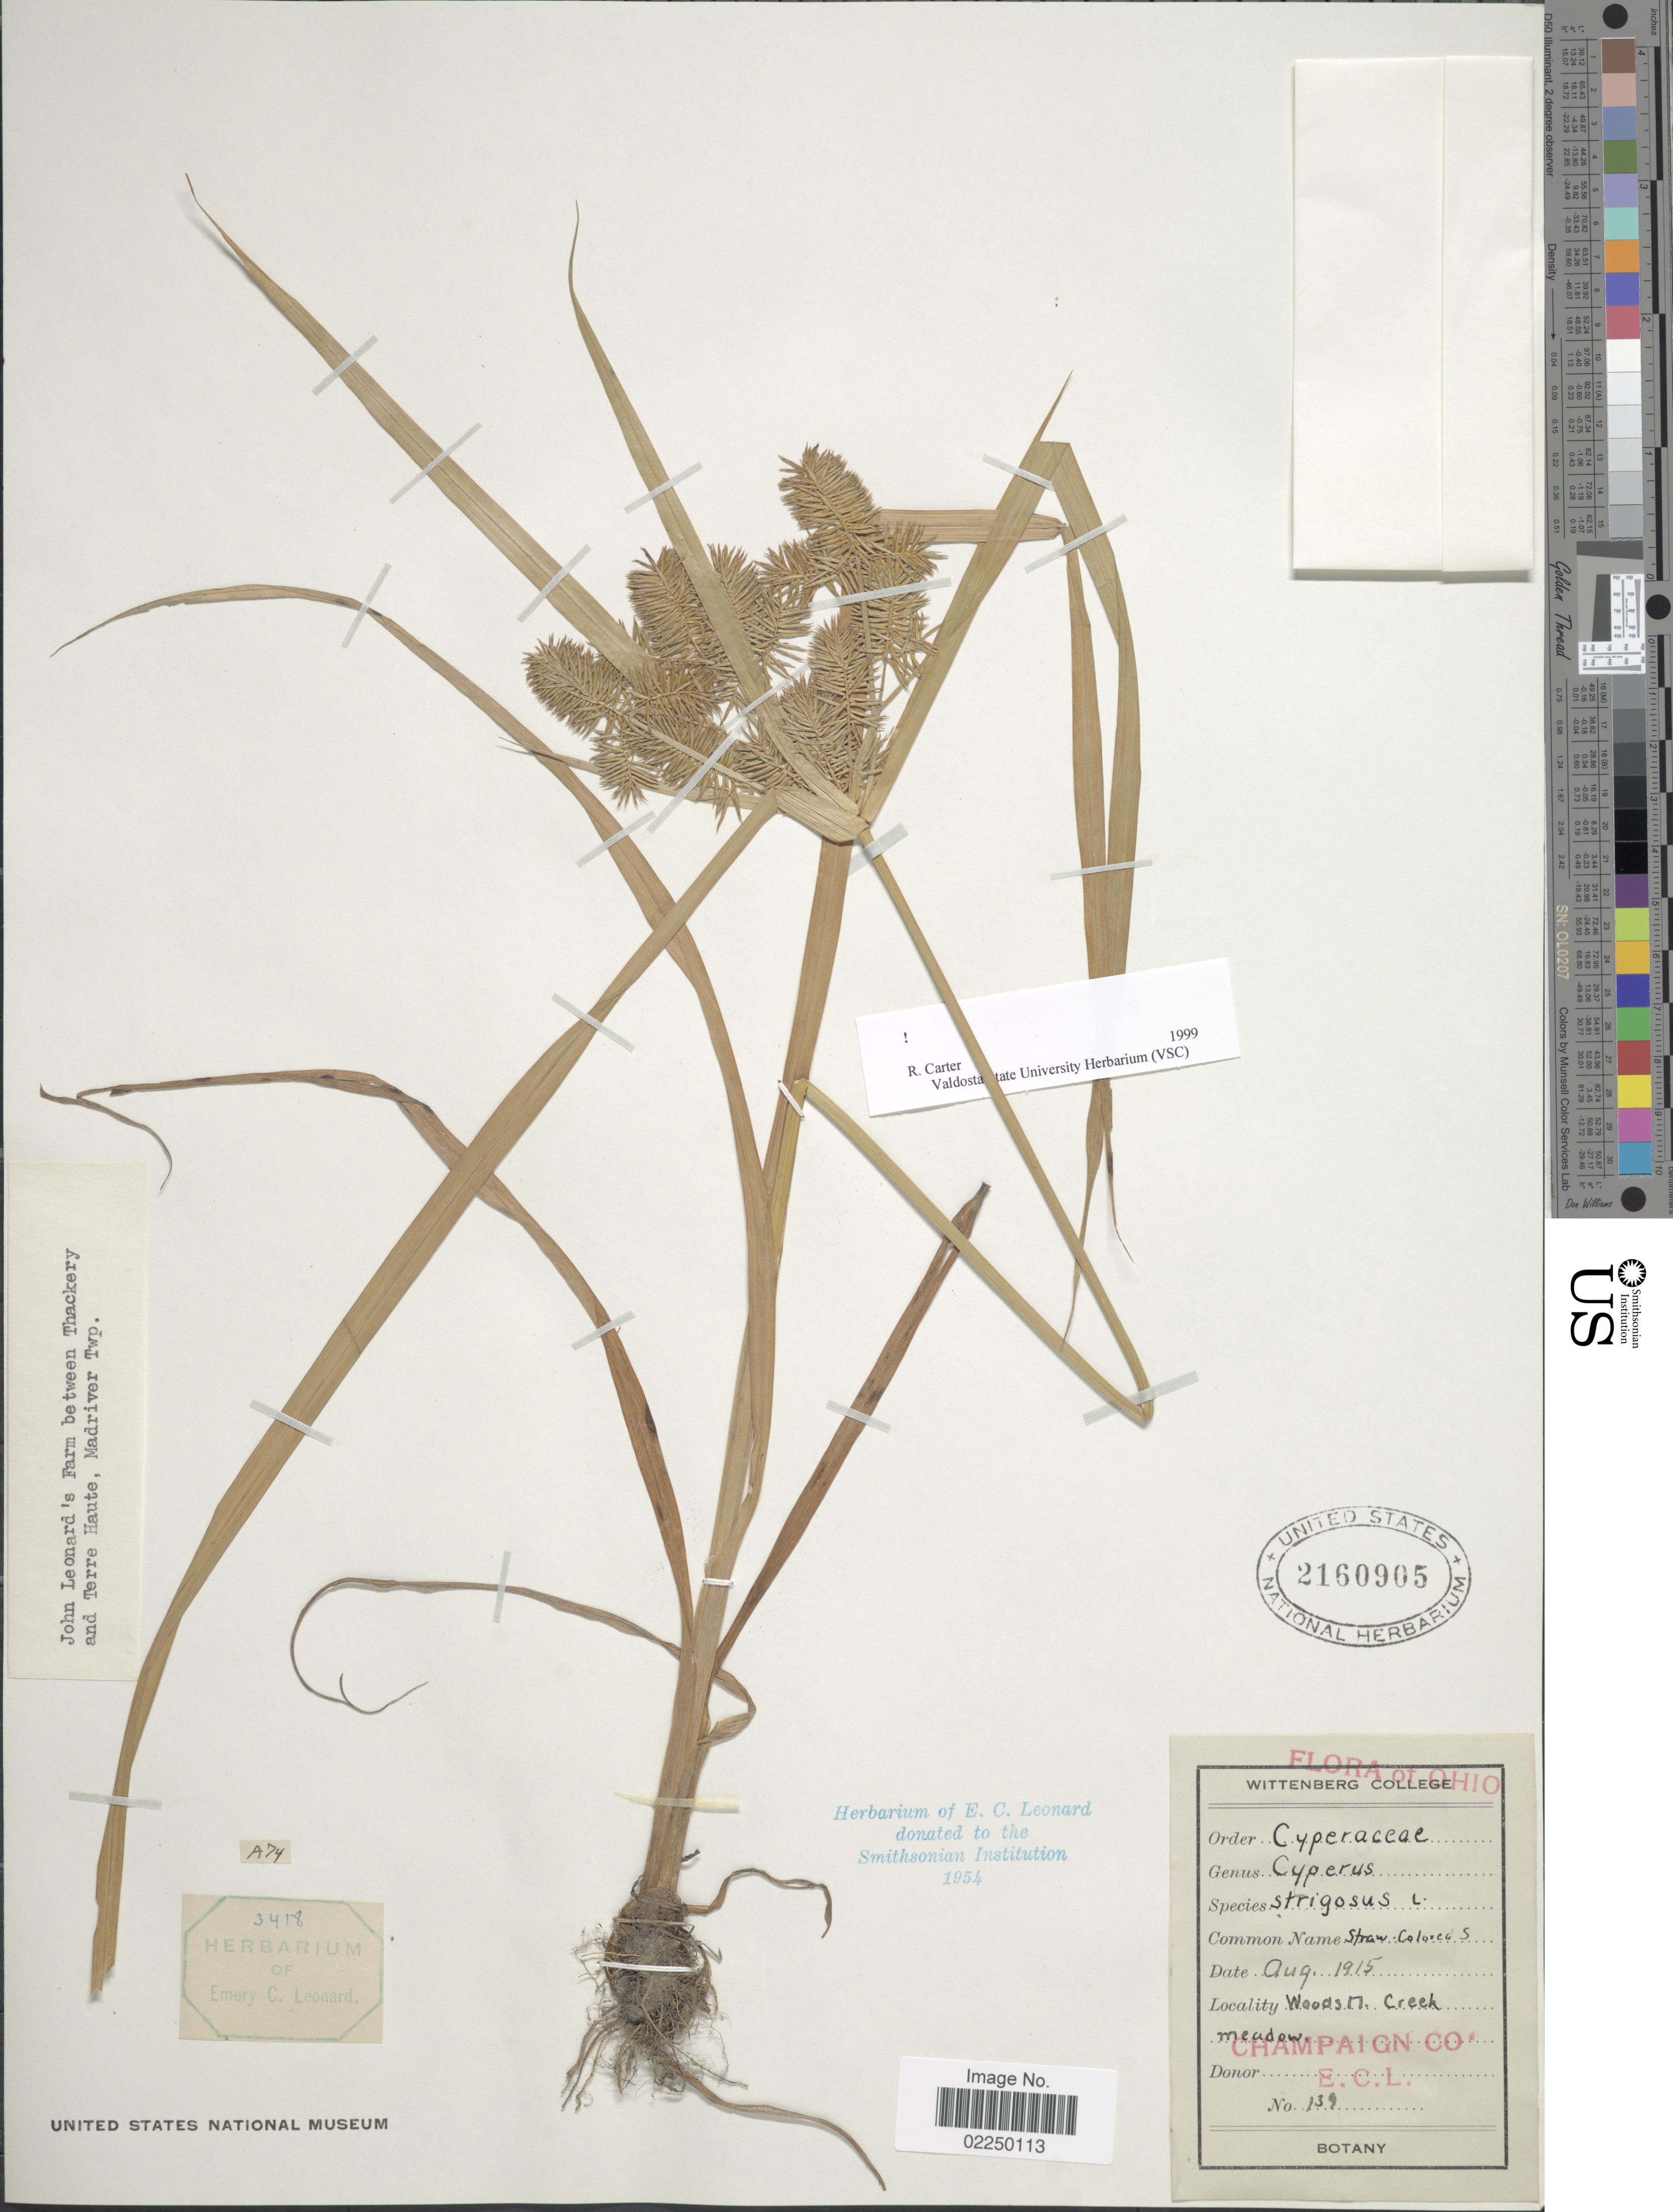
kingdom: Plantae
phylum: Tracheophyta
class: Liliopsida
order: Poales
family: Cyperaceae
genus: Cyperus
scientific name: Cyperus strigosus L.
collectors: E. C. Leonard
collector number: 139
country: United States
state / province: Ohio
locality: Woodson Creek meadow, Champaign Co.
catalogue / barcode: US 2160905